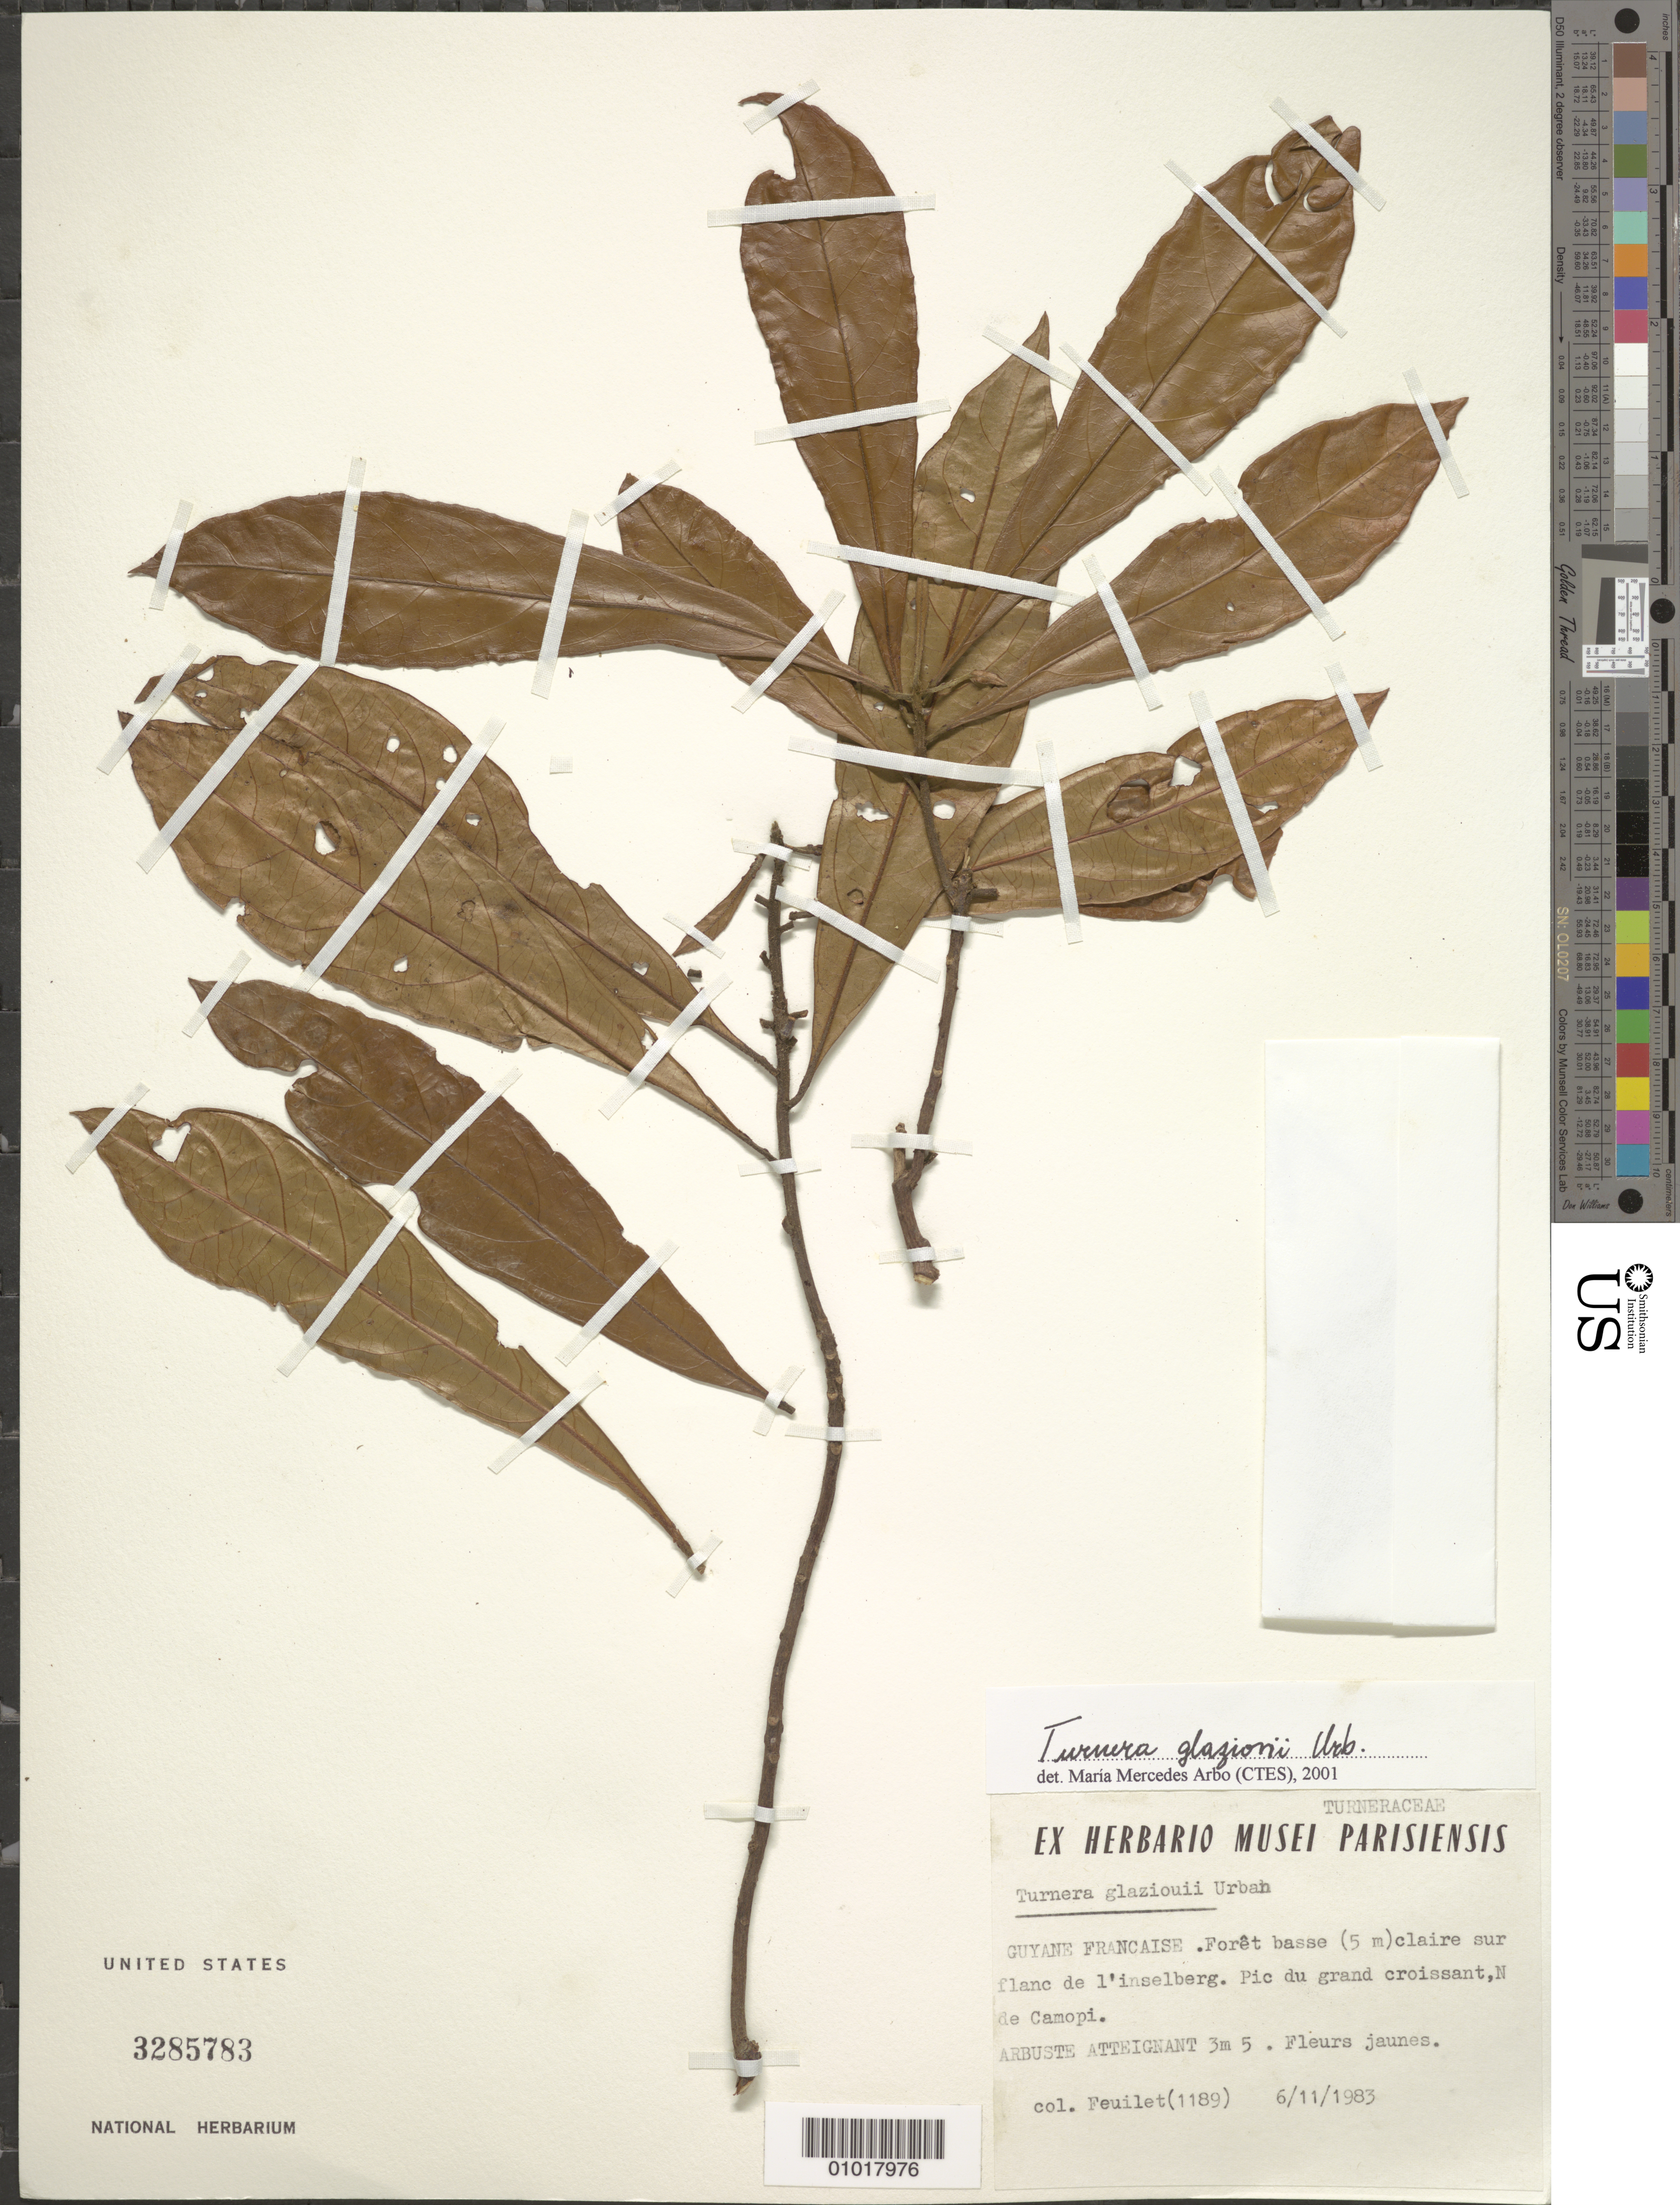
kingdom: Plantae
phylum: Tracheophyta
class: Magnoliopsida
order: Malpighiales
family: Turneraceae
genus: Turnera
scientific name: Turnera glaziovii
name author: Urb.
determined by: Arbo, M. M.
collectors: C. Feuillet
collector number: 1189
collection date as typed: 6-Nov-83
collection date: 1983-11-06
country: French Guiana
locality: Camopi, N de, pic du grand croissant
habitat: Forêt basse claire sur flanc de l'inselberg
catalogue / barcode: US 3285783